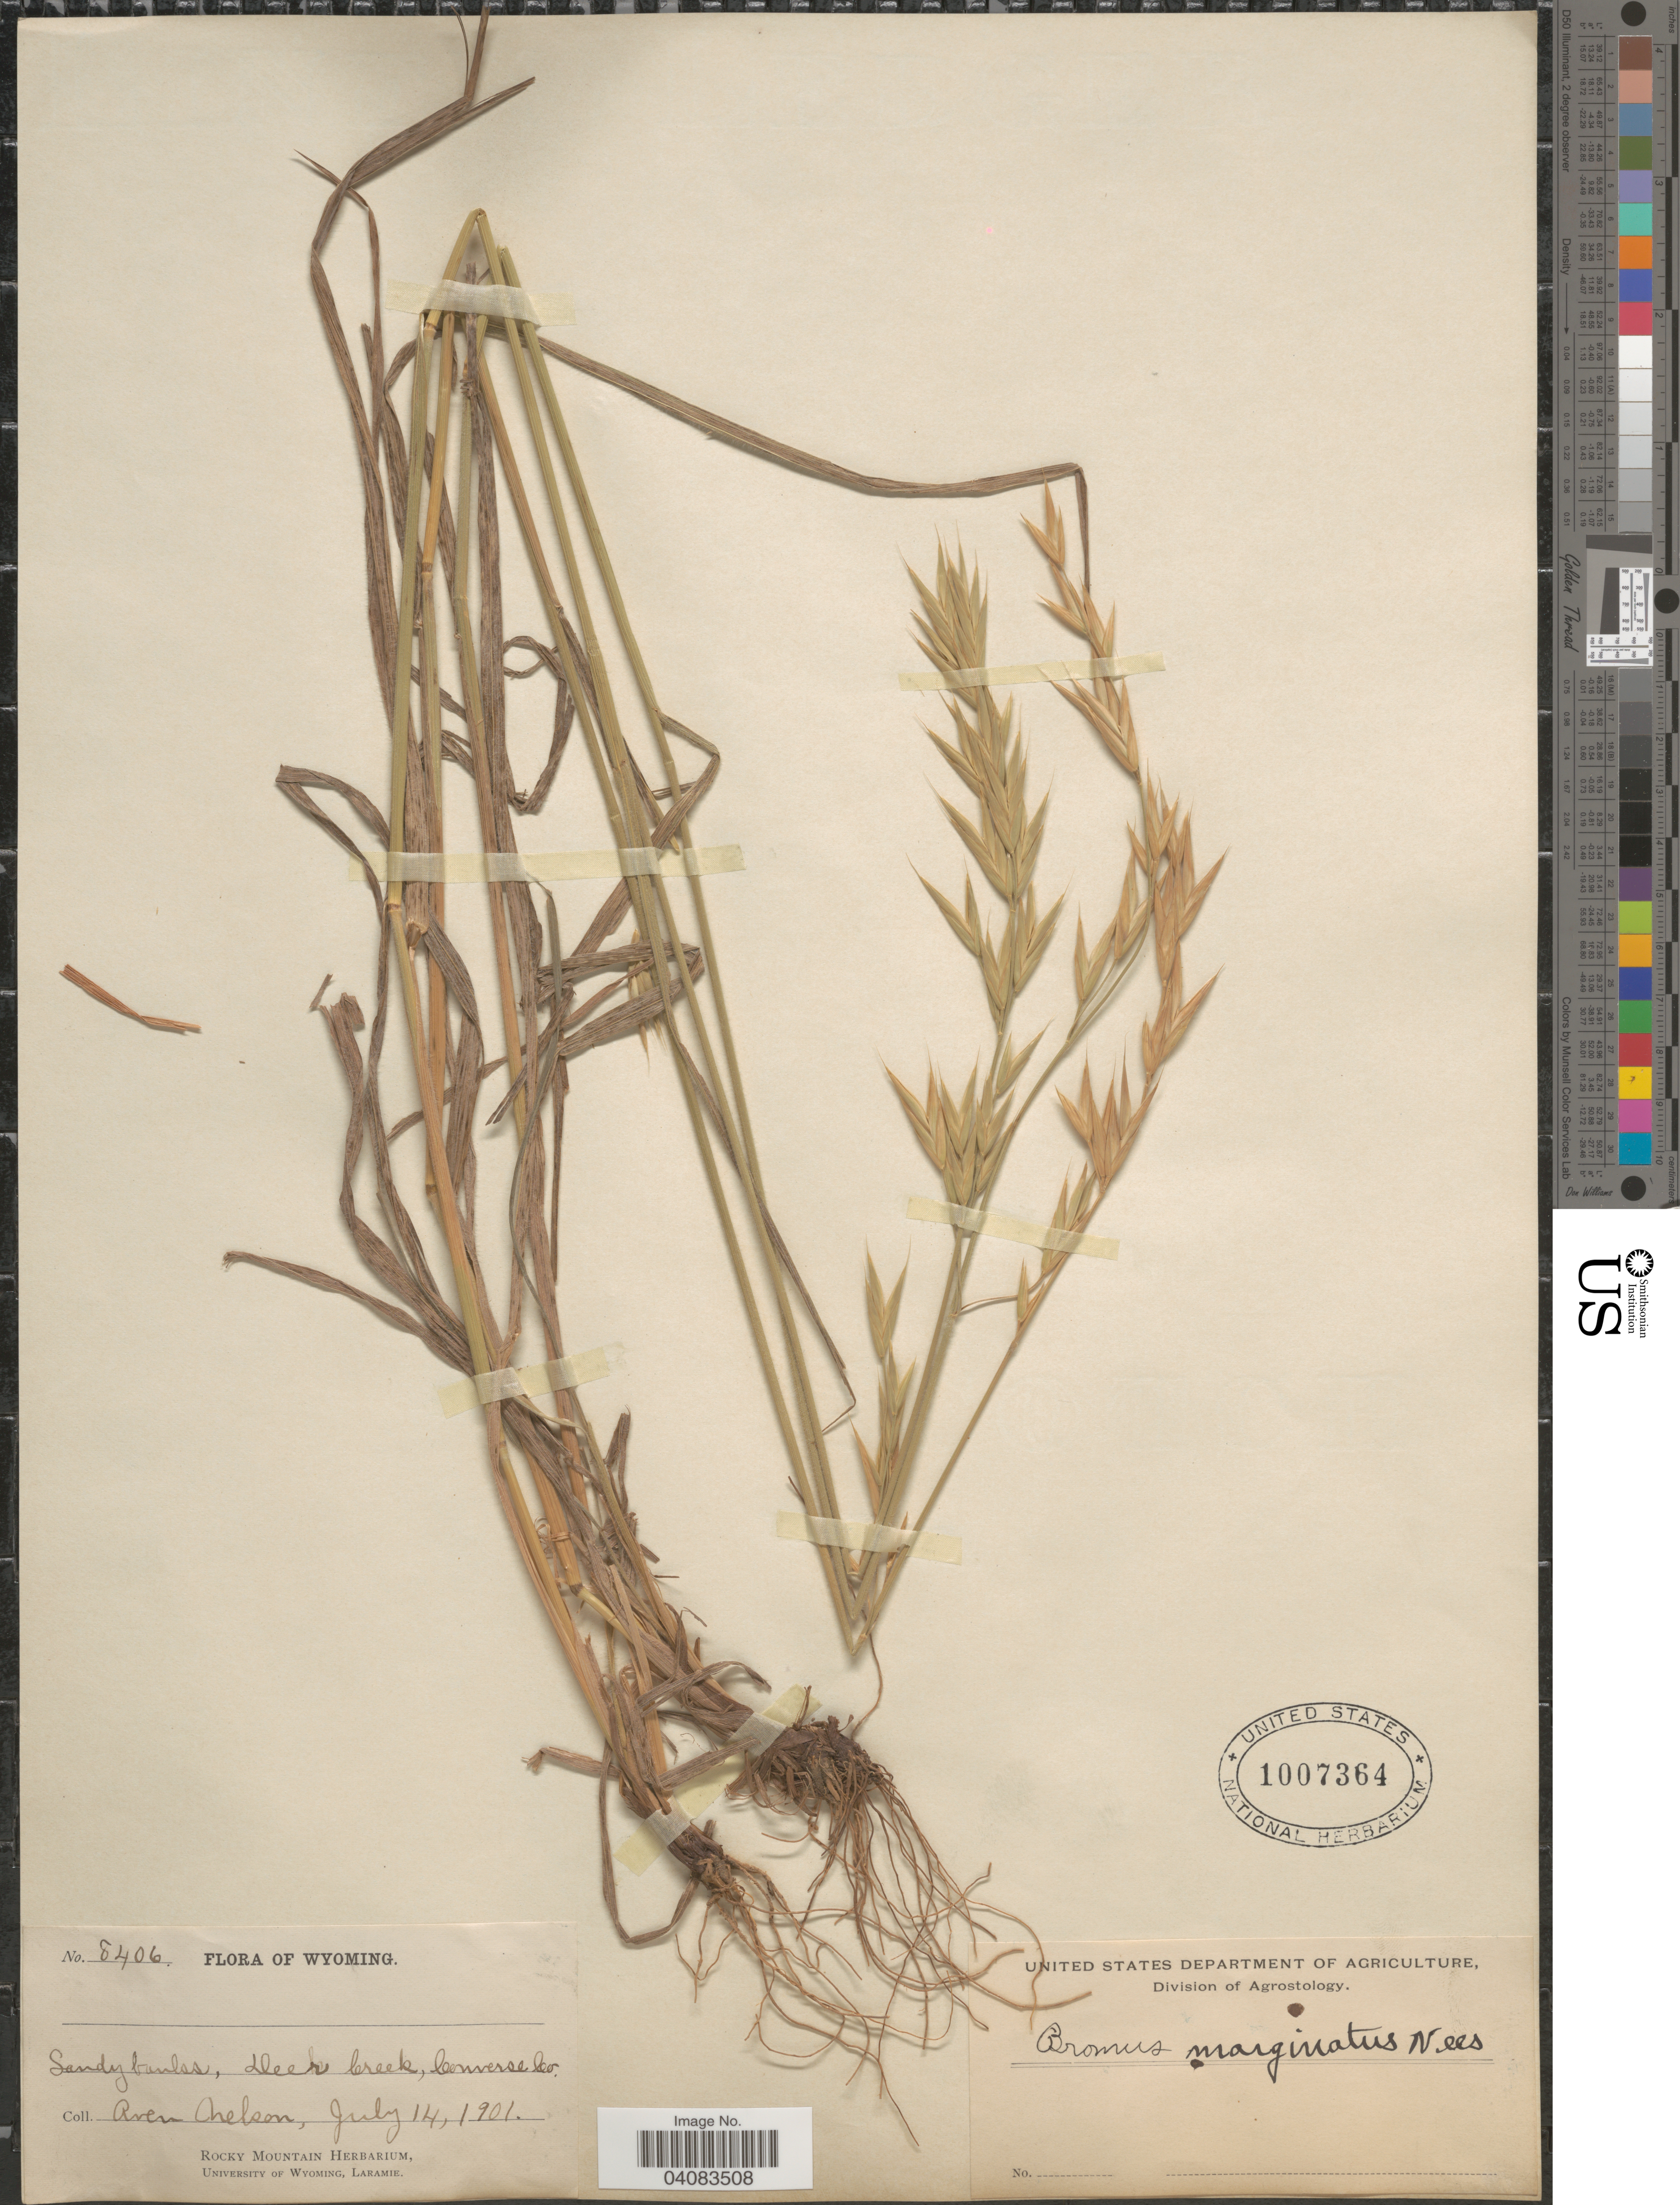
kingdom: Plantae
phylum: Tracheophyta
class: Liliopsida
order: Poales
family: Poaceae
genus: Bromus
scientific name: Bromus marginatus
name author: Nees ex Steud.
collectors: A. Nelson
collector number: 8406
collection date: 1901-07-14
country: United States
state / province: Wyoming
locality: Deer Creek, Converse Co.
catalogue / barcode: US 1007364